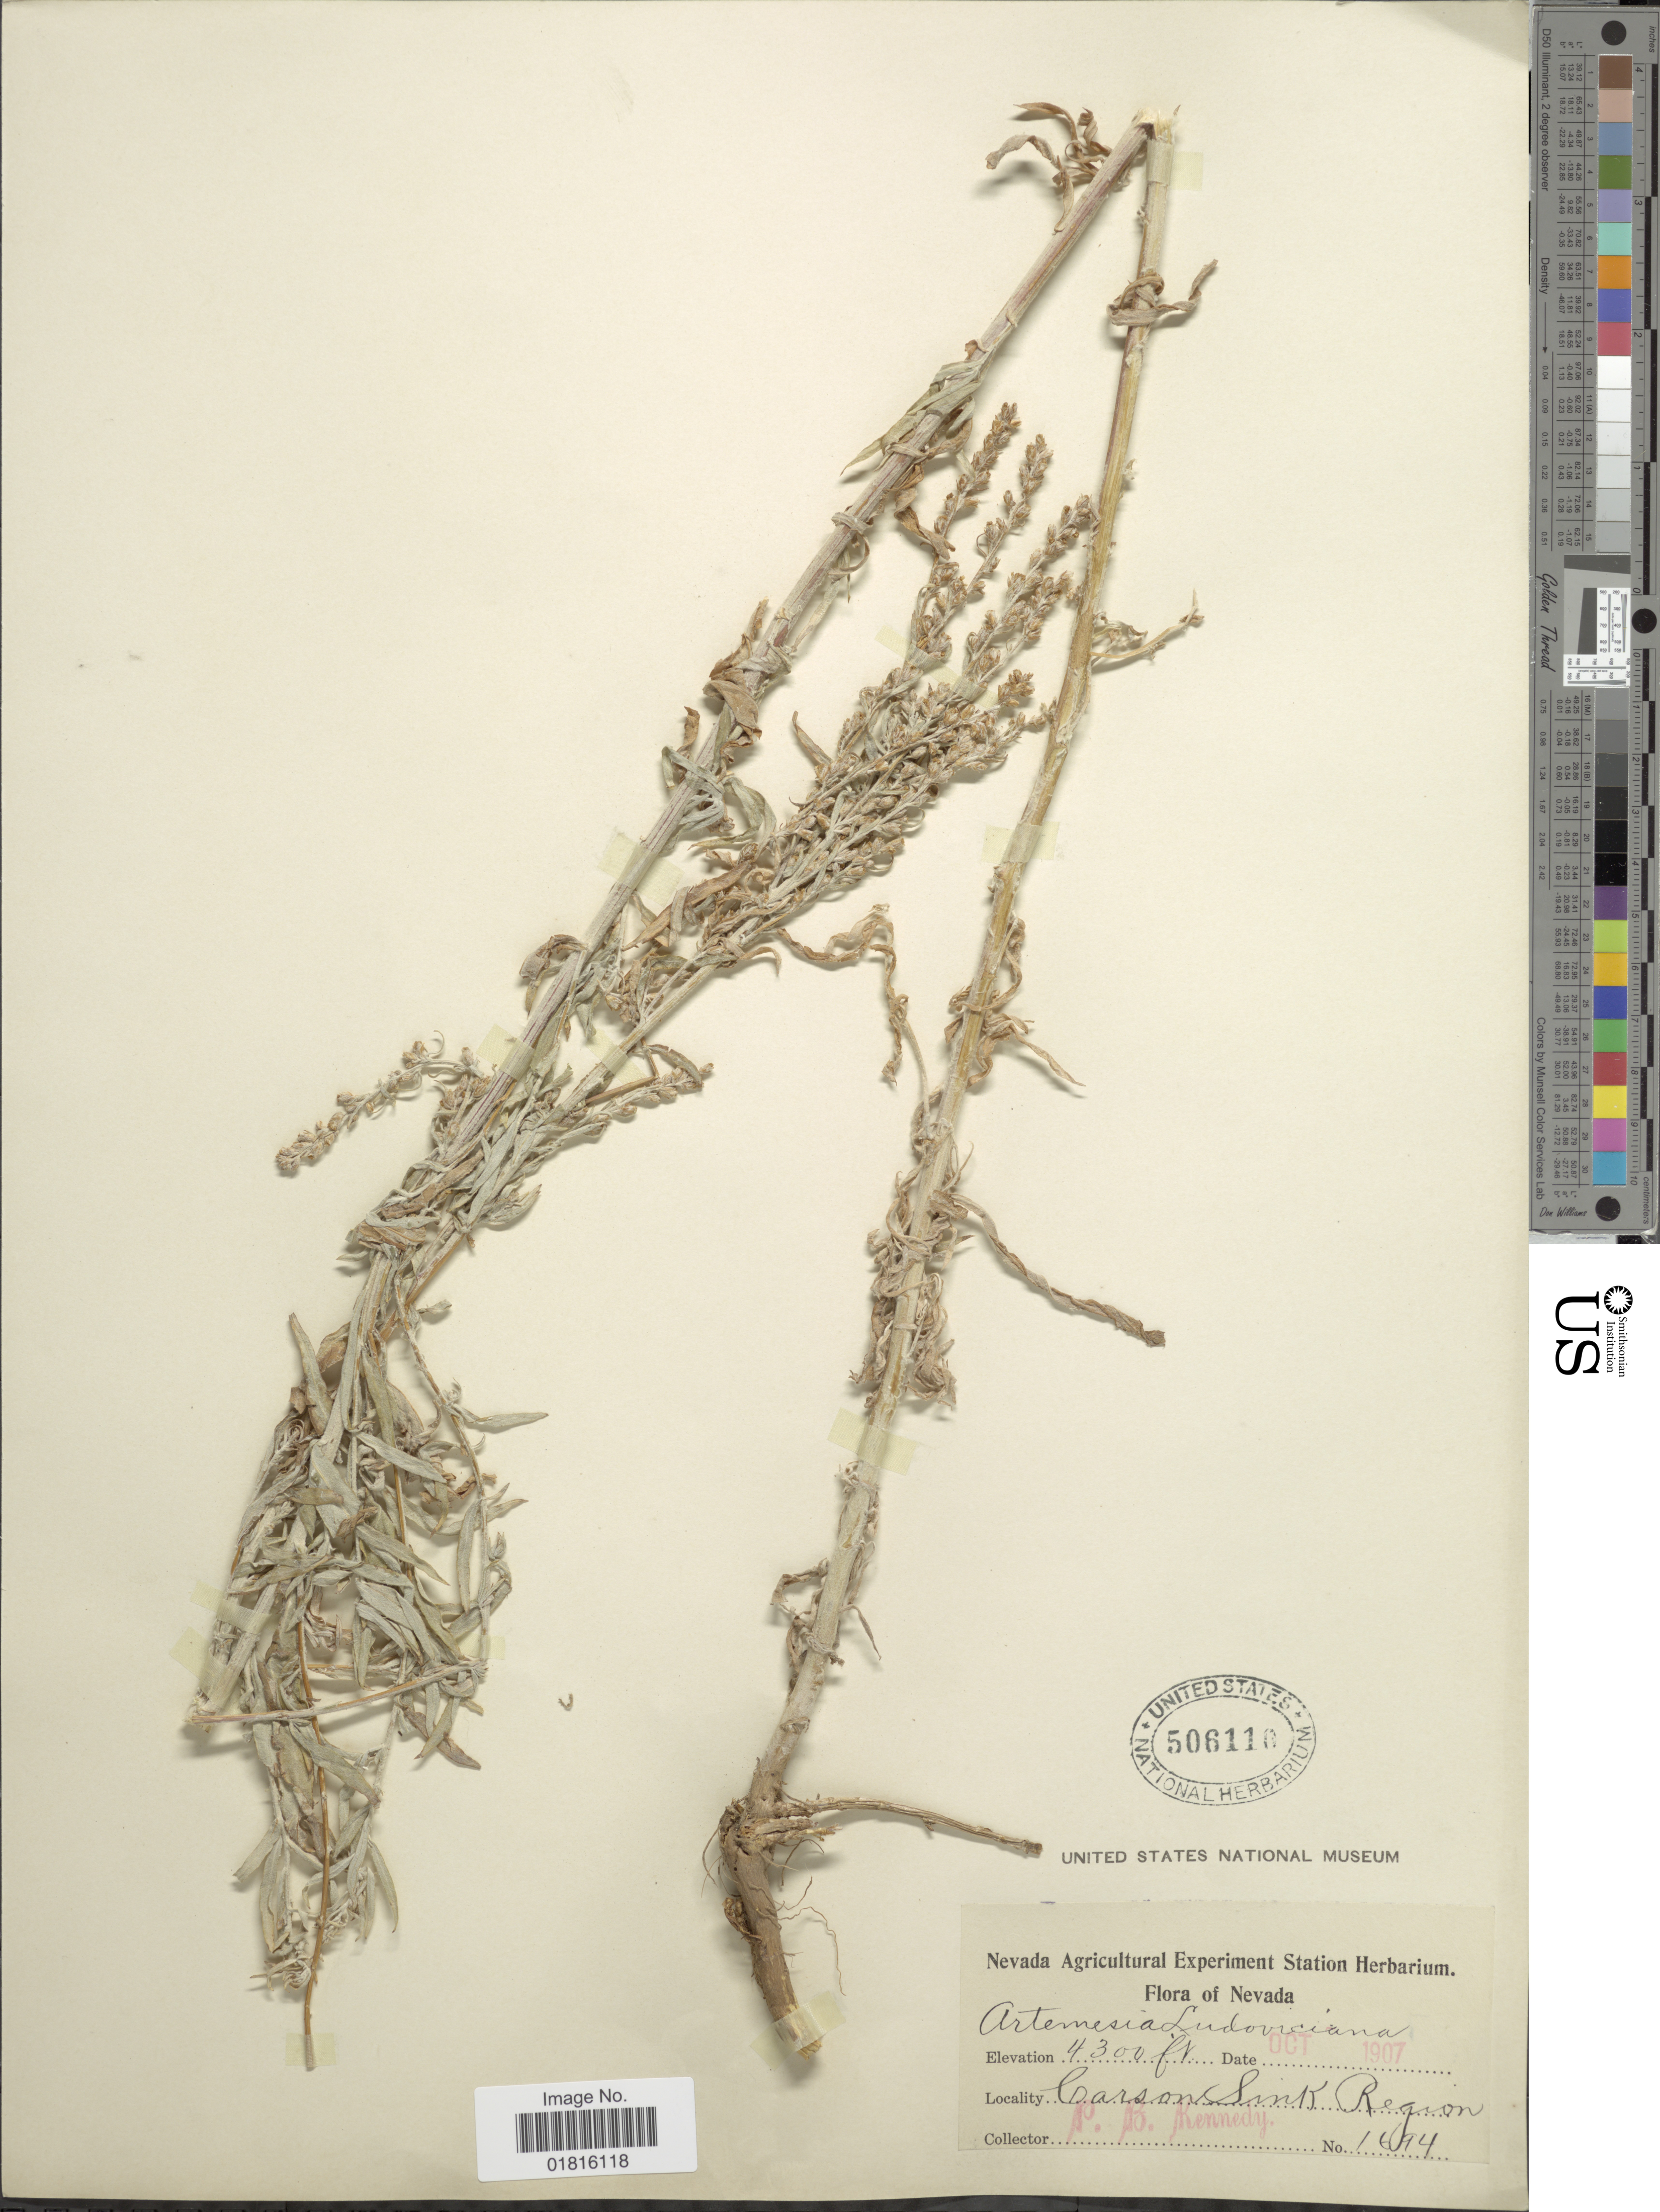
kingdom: Plantae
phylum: Tracheophyta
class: Magnoliopsida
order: Asterales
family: Asteraceae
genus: Artemisia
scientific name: Artemisia ludoviciana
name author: Nutt.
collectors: P. B. Kennedy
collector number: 1694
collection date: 1907-10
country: United States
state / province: Nevada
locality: Carson Sink Region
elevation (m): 1311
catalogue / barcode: US 506110